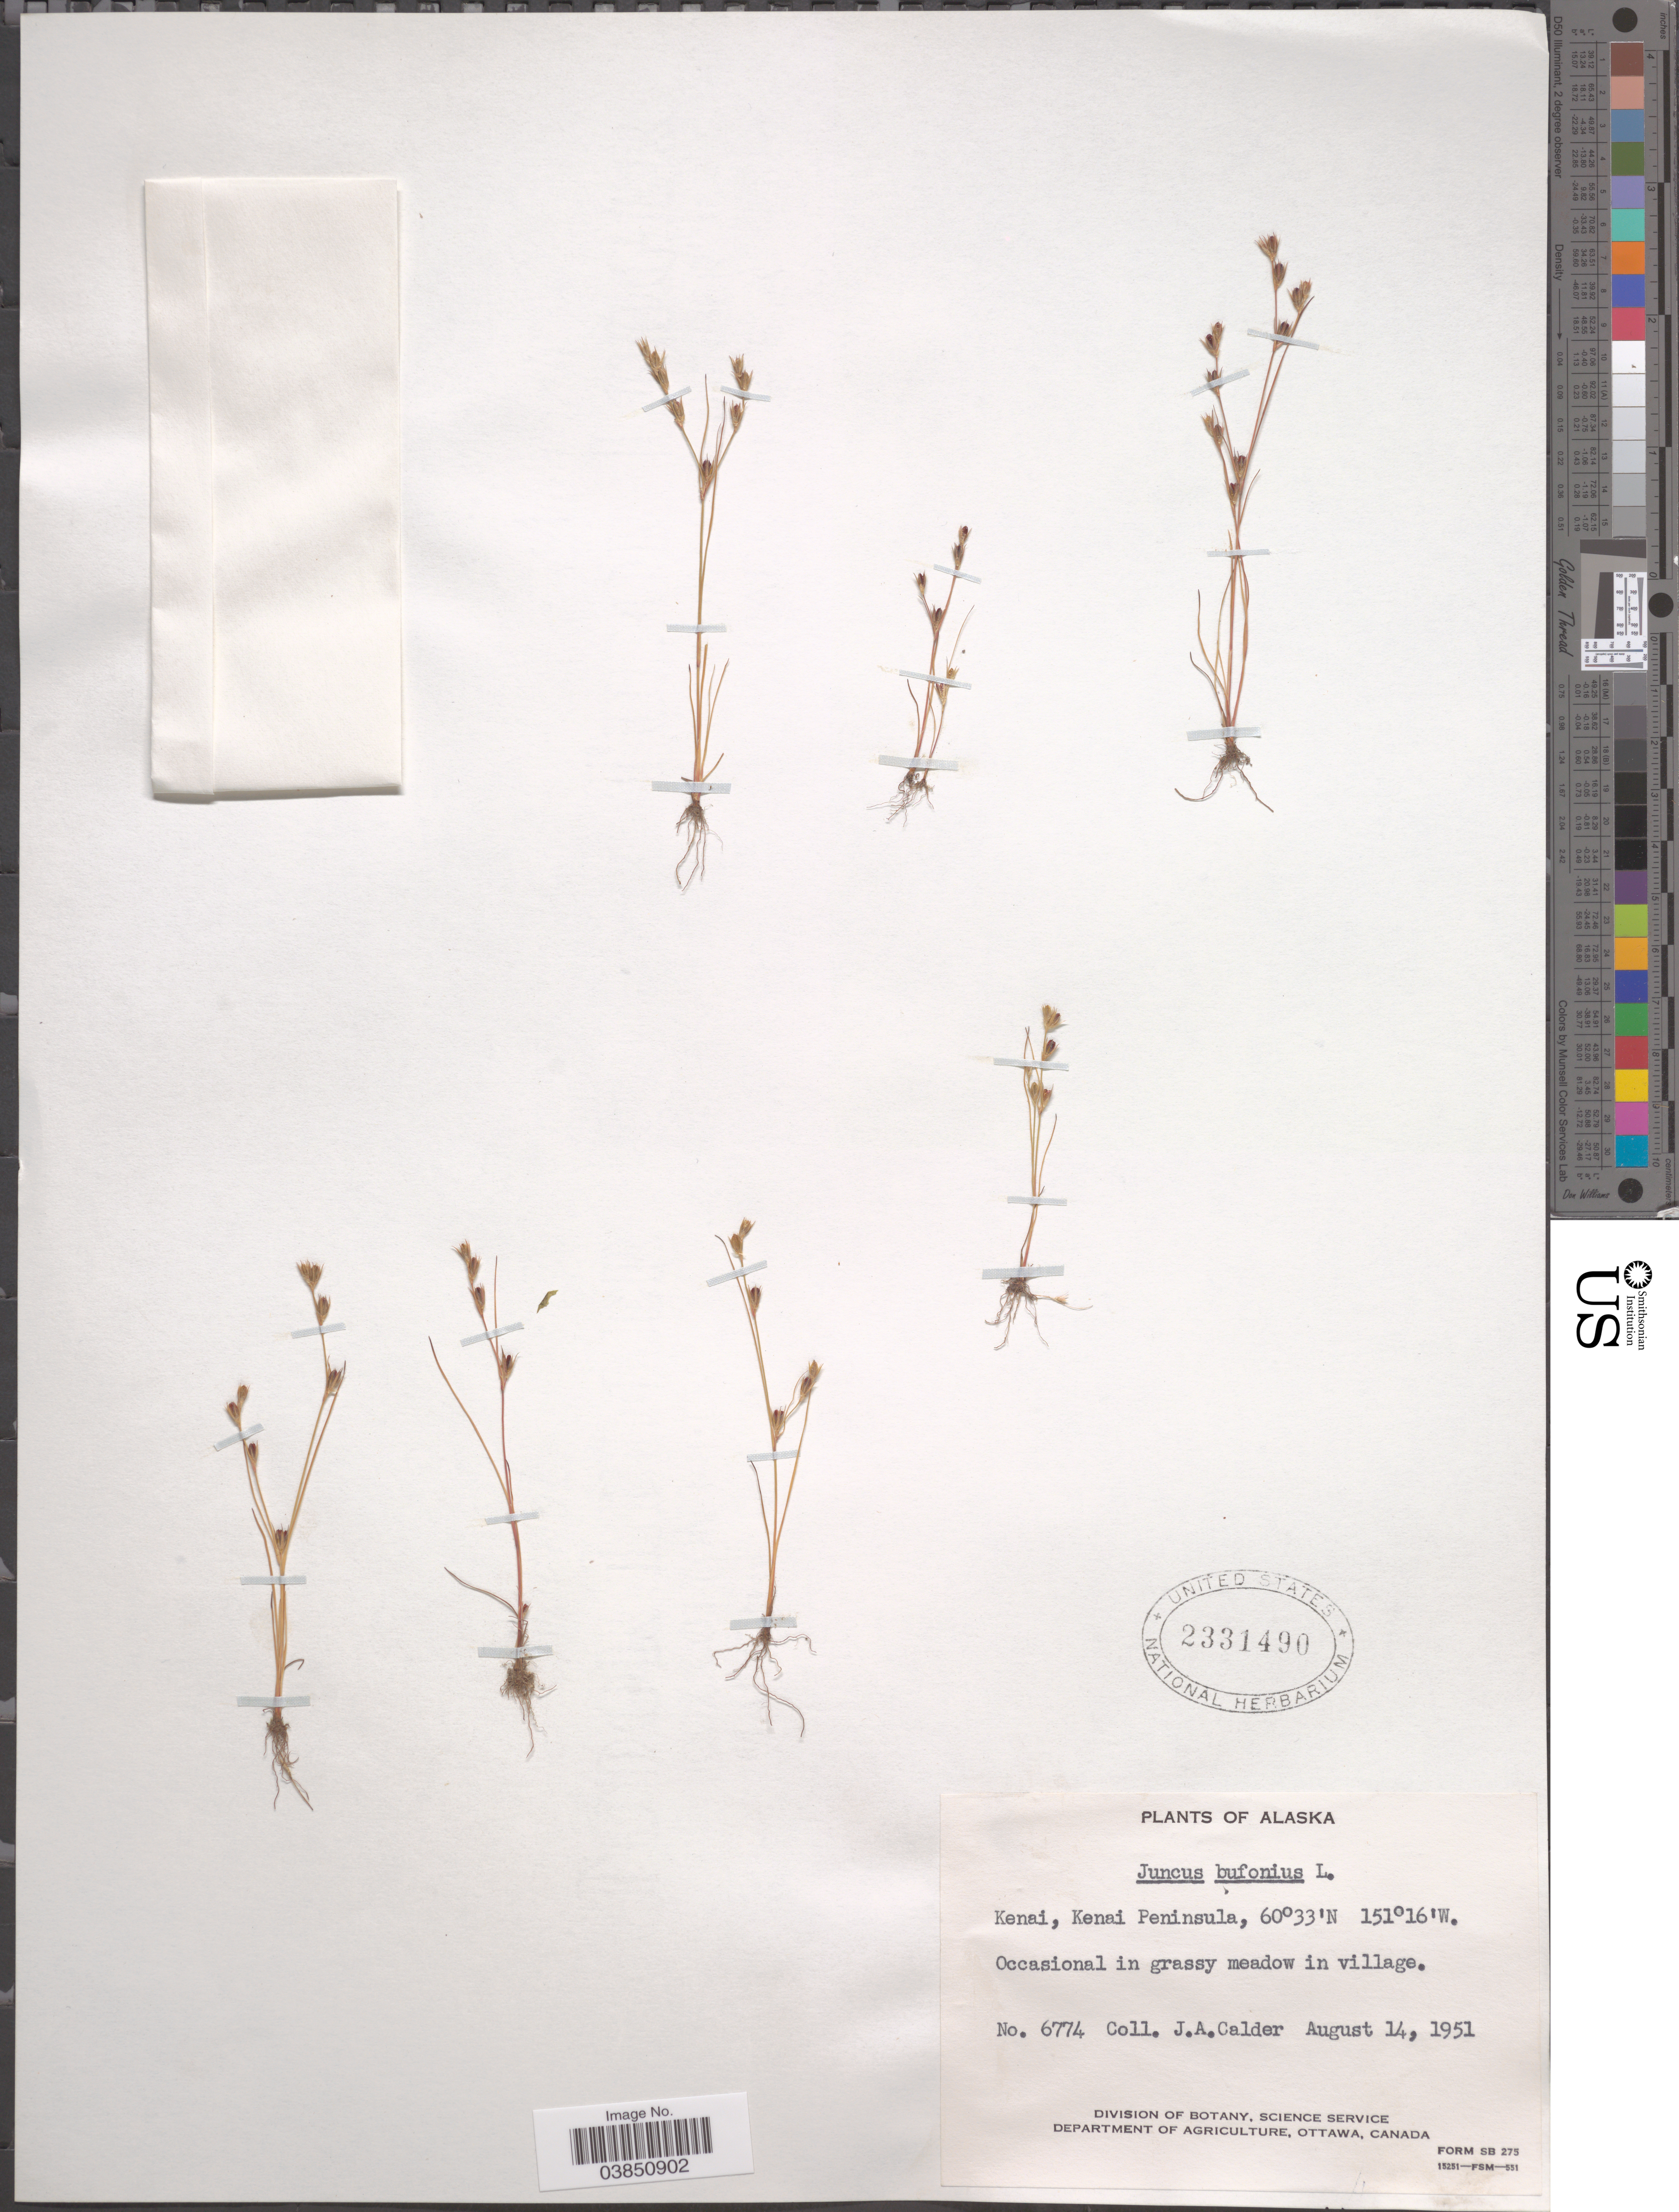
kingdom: Plantae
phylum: Tracheophyta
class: Liliopsida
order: Poales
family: Juncaceae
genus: Juncus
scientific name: Juncus bufonius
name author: L.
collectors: J. A. Calder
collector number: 6774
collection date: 1951-08-14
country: United States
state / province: Alaska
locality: Kenai, Kenai Peninsula.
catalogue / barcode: US 2331490